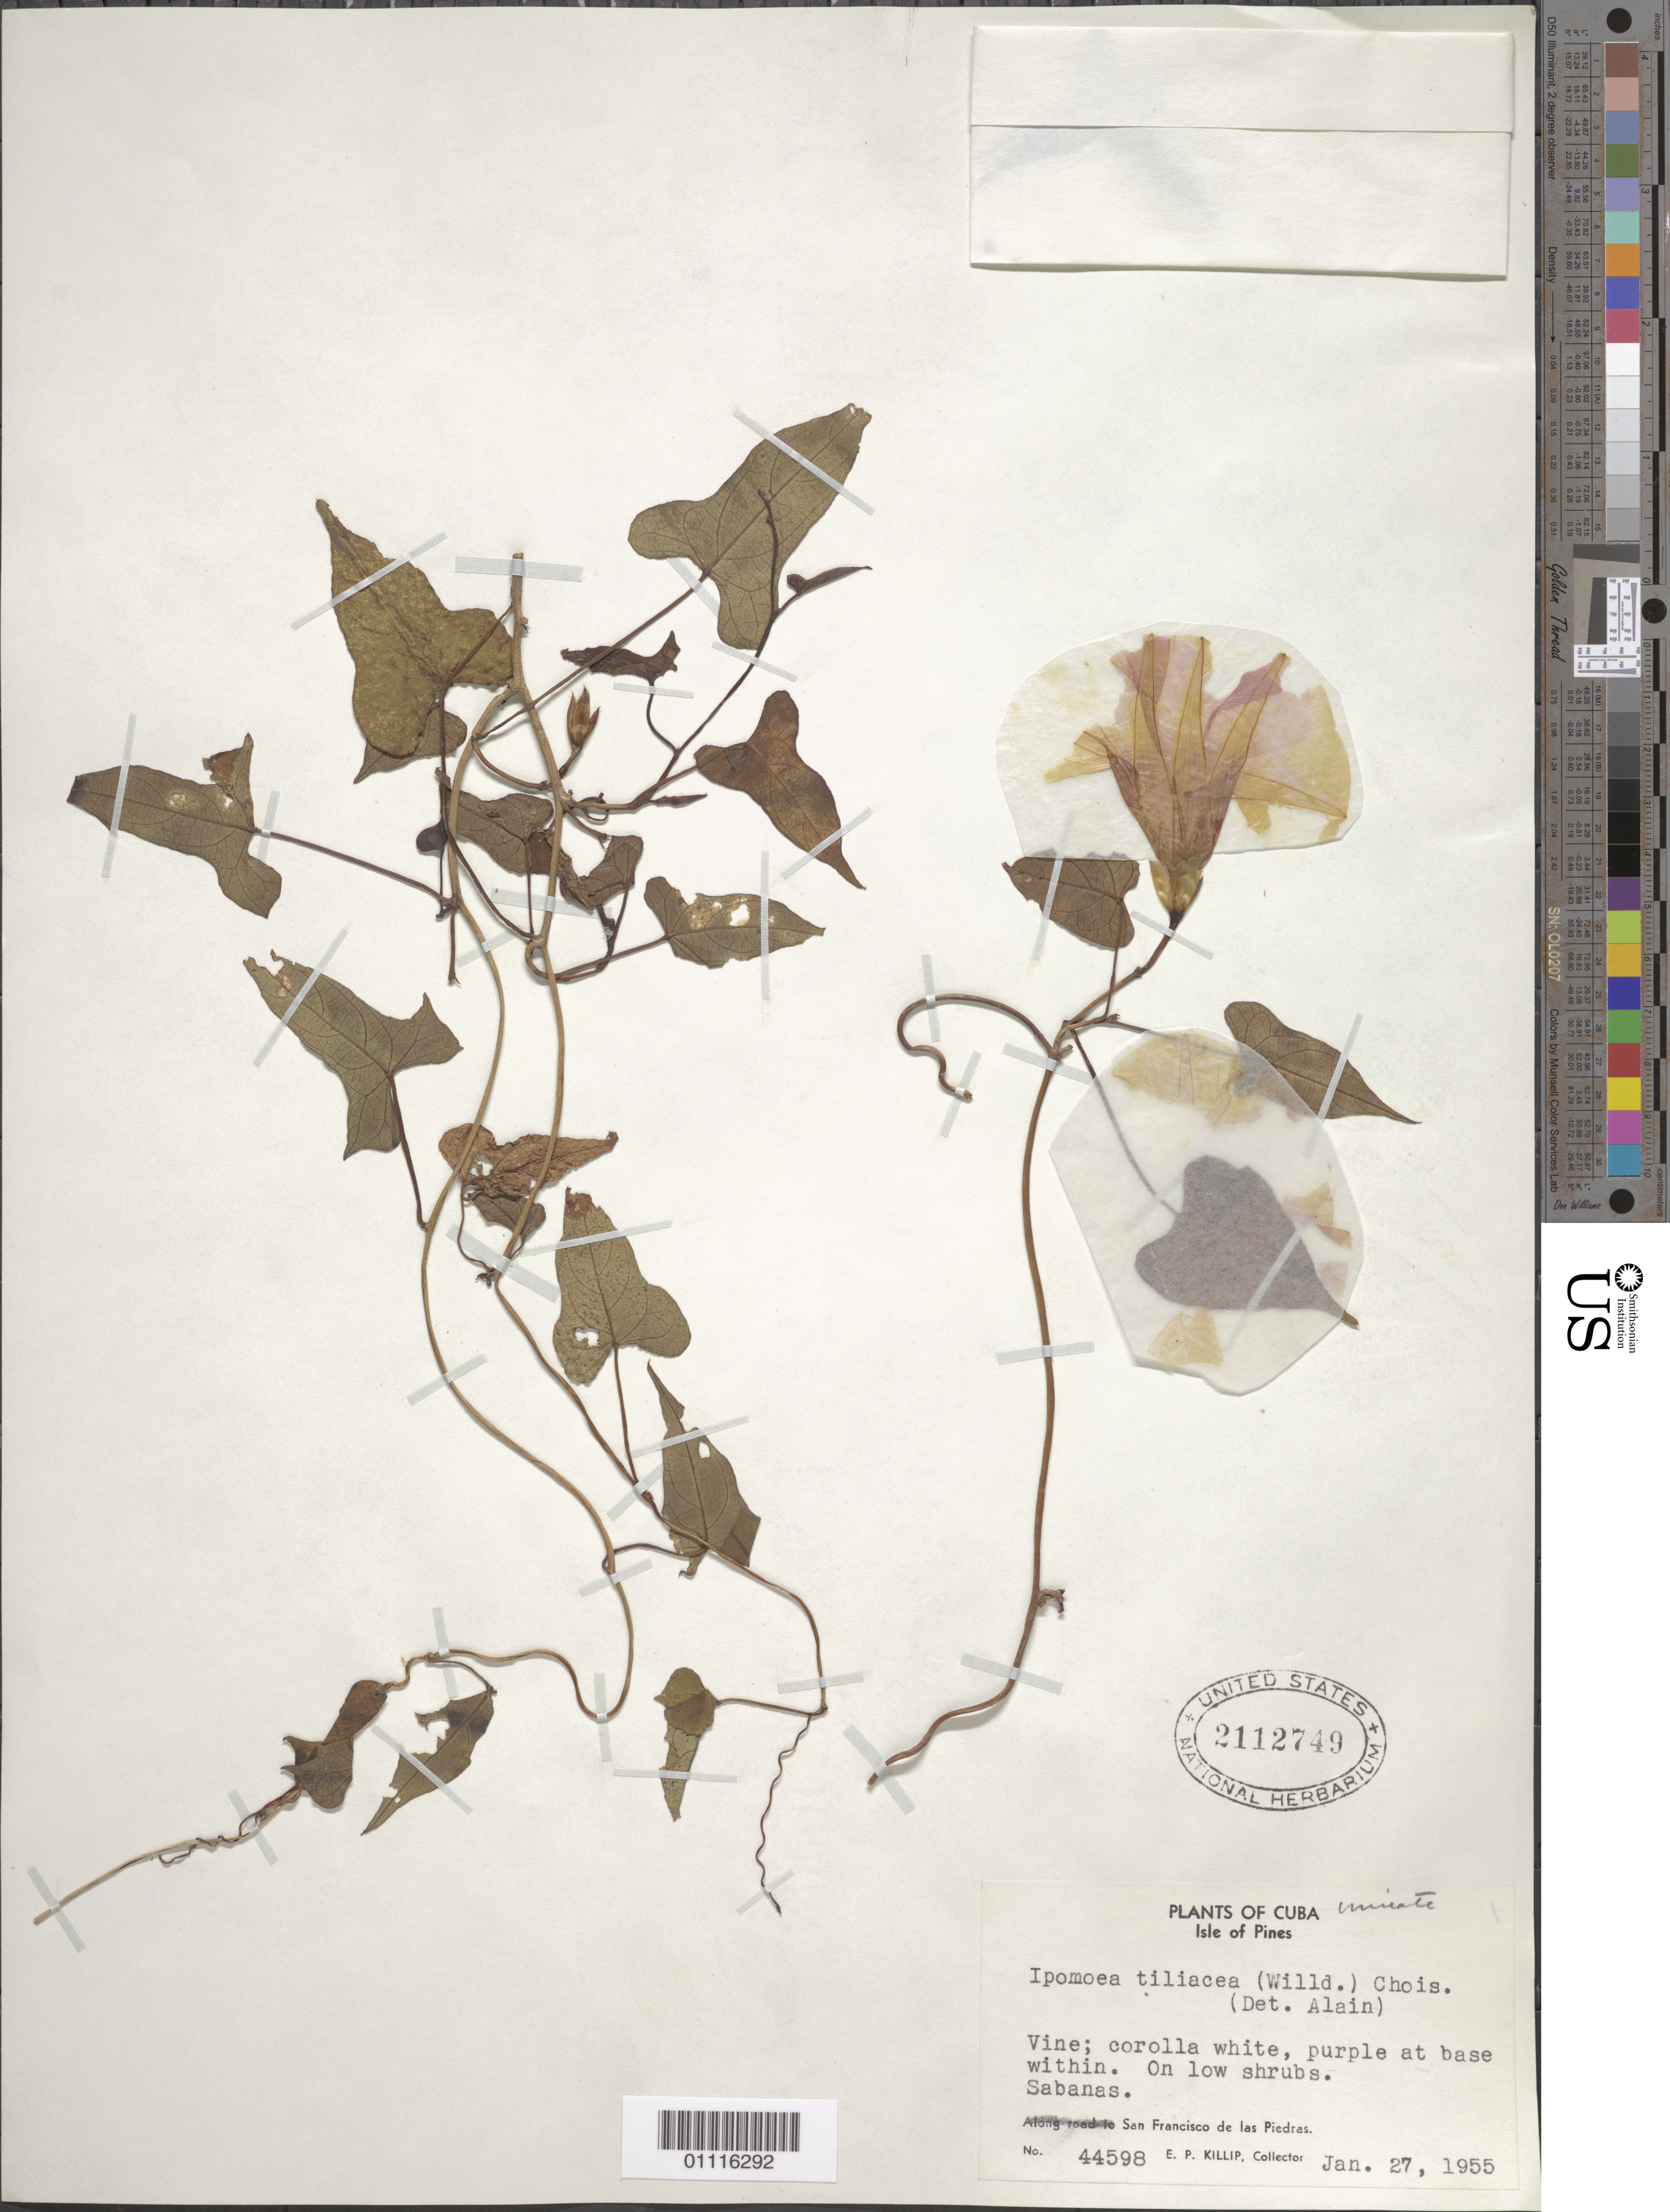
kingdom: Plantae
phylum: Tracheophyta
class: Magnoliopsida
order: Solanales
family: Convolvulaceae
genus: Ipomoea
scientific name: Ipomoea tiliacea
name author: (Willd.) Choisy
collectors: E. P. Killip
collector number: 44598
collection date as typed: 27 Jan 1955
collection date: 1955-01-27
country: Cuba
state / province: Isla de La Juventud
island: Isla de la Juventud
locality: San Francisco de las Piedras On low shrubs Sabanas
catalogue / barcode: US 2112749